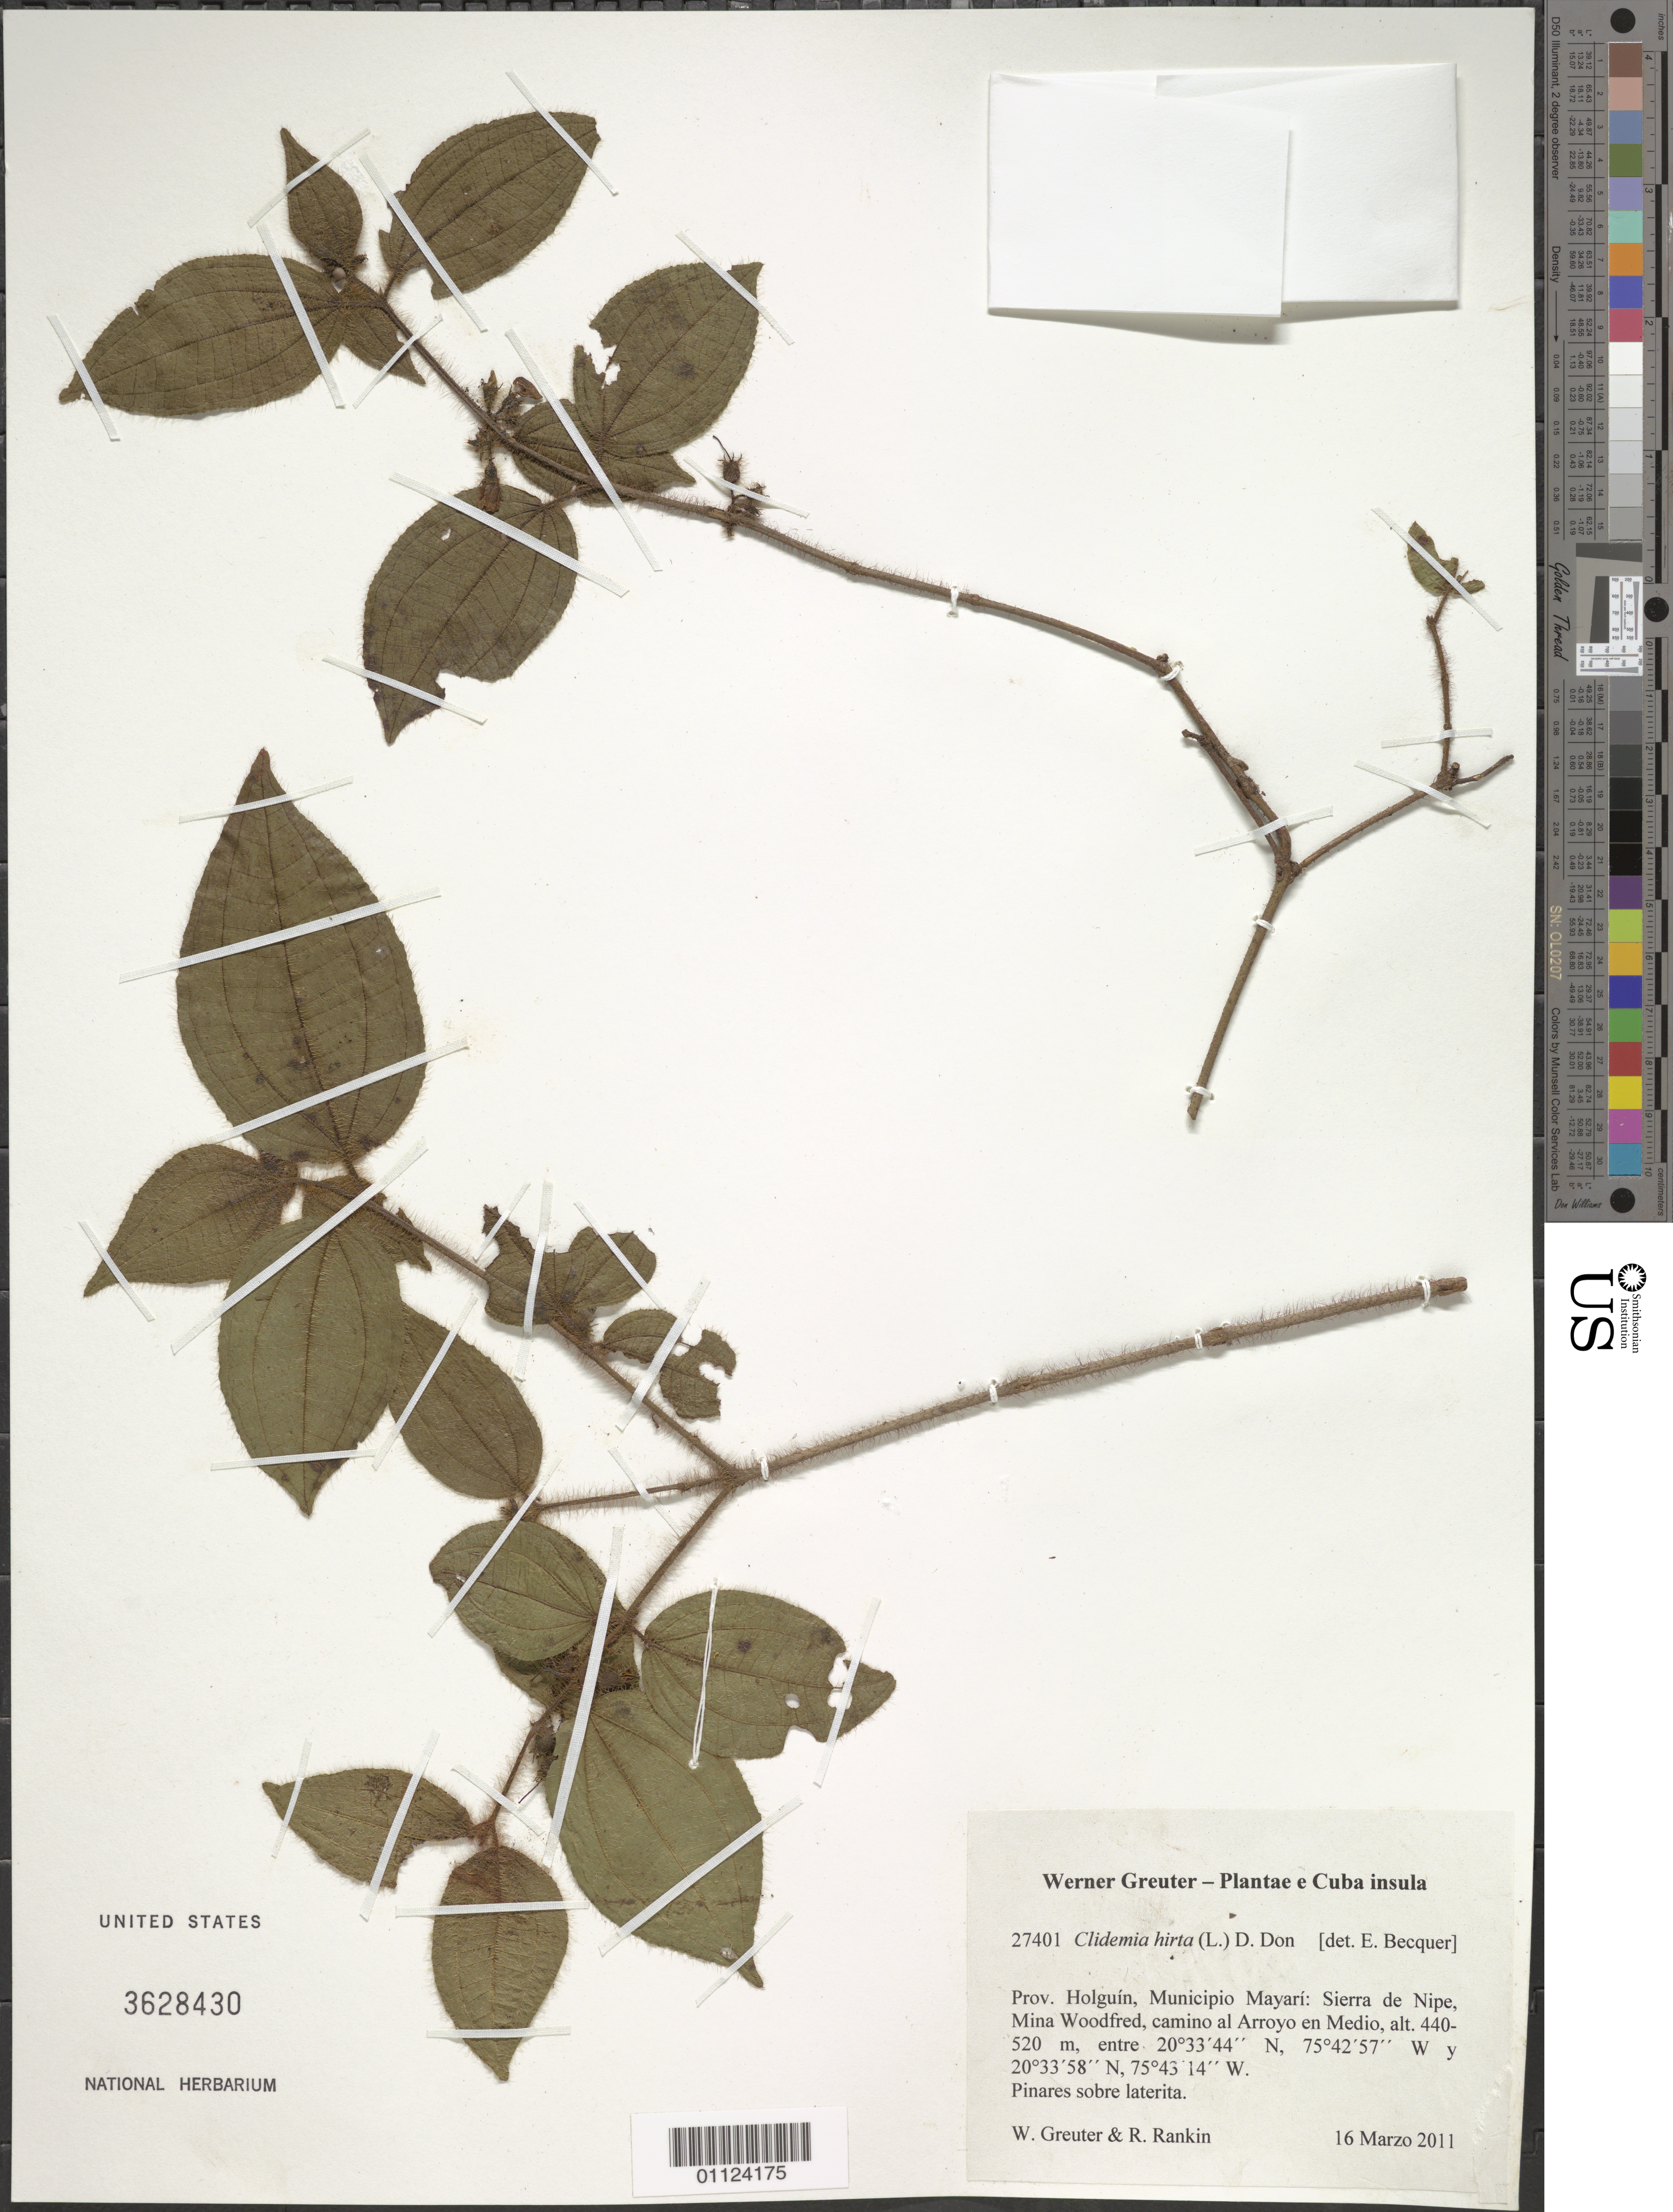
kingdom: Plantae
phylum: Tracheophyta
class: Magnoliopsida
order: Myrtales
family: Melastomataceae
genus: Clidemia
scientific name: Clidemia hirta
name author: (L.) D. Don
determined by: Bécquer Granados, E. R., (HAJB)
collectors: W. Greuter & R. Rankin Rodriguez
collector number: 27401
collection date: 2011-03-16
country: Cuba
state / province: Holguín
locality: Municipio Mayarí: Sierra de Nipe, Mina Woodfred, camino al Arroyo en Medio.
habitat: Pinares sobre laterita.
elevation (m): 440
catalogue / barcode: US 3628430